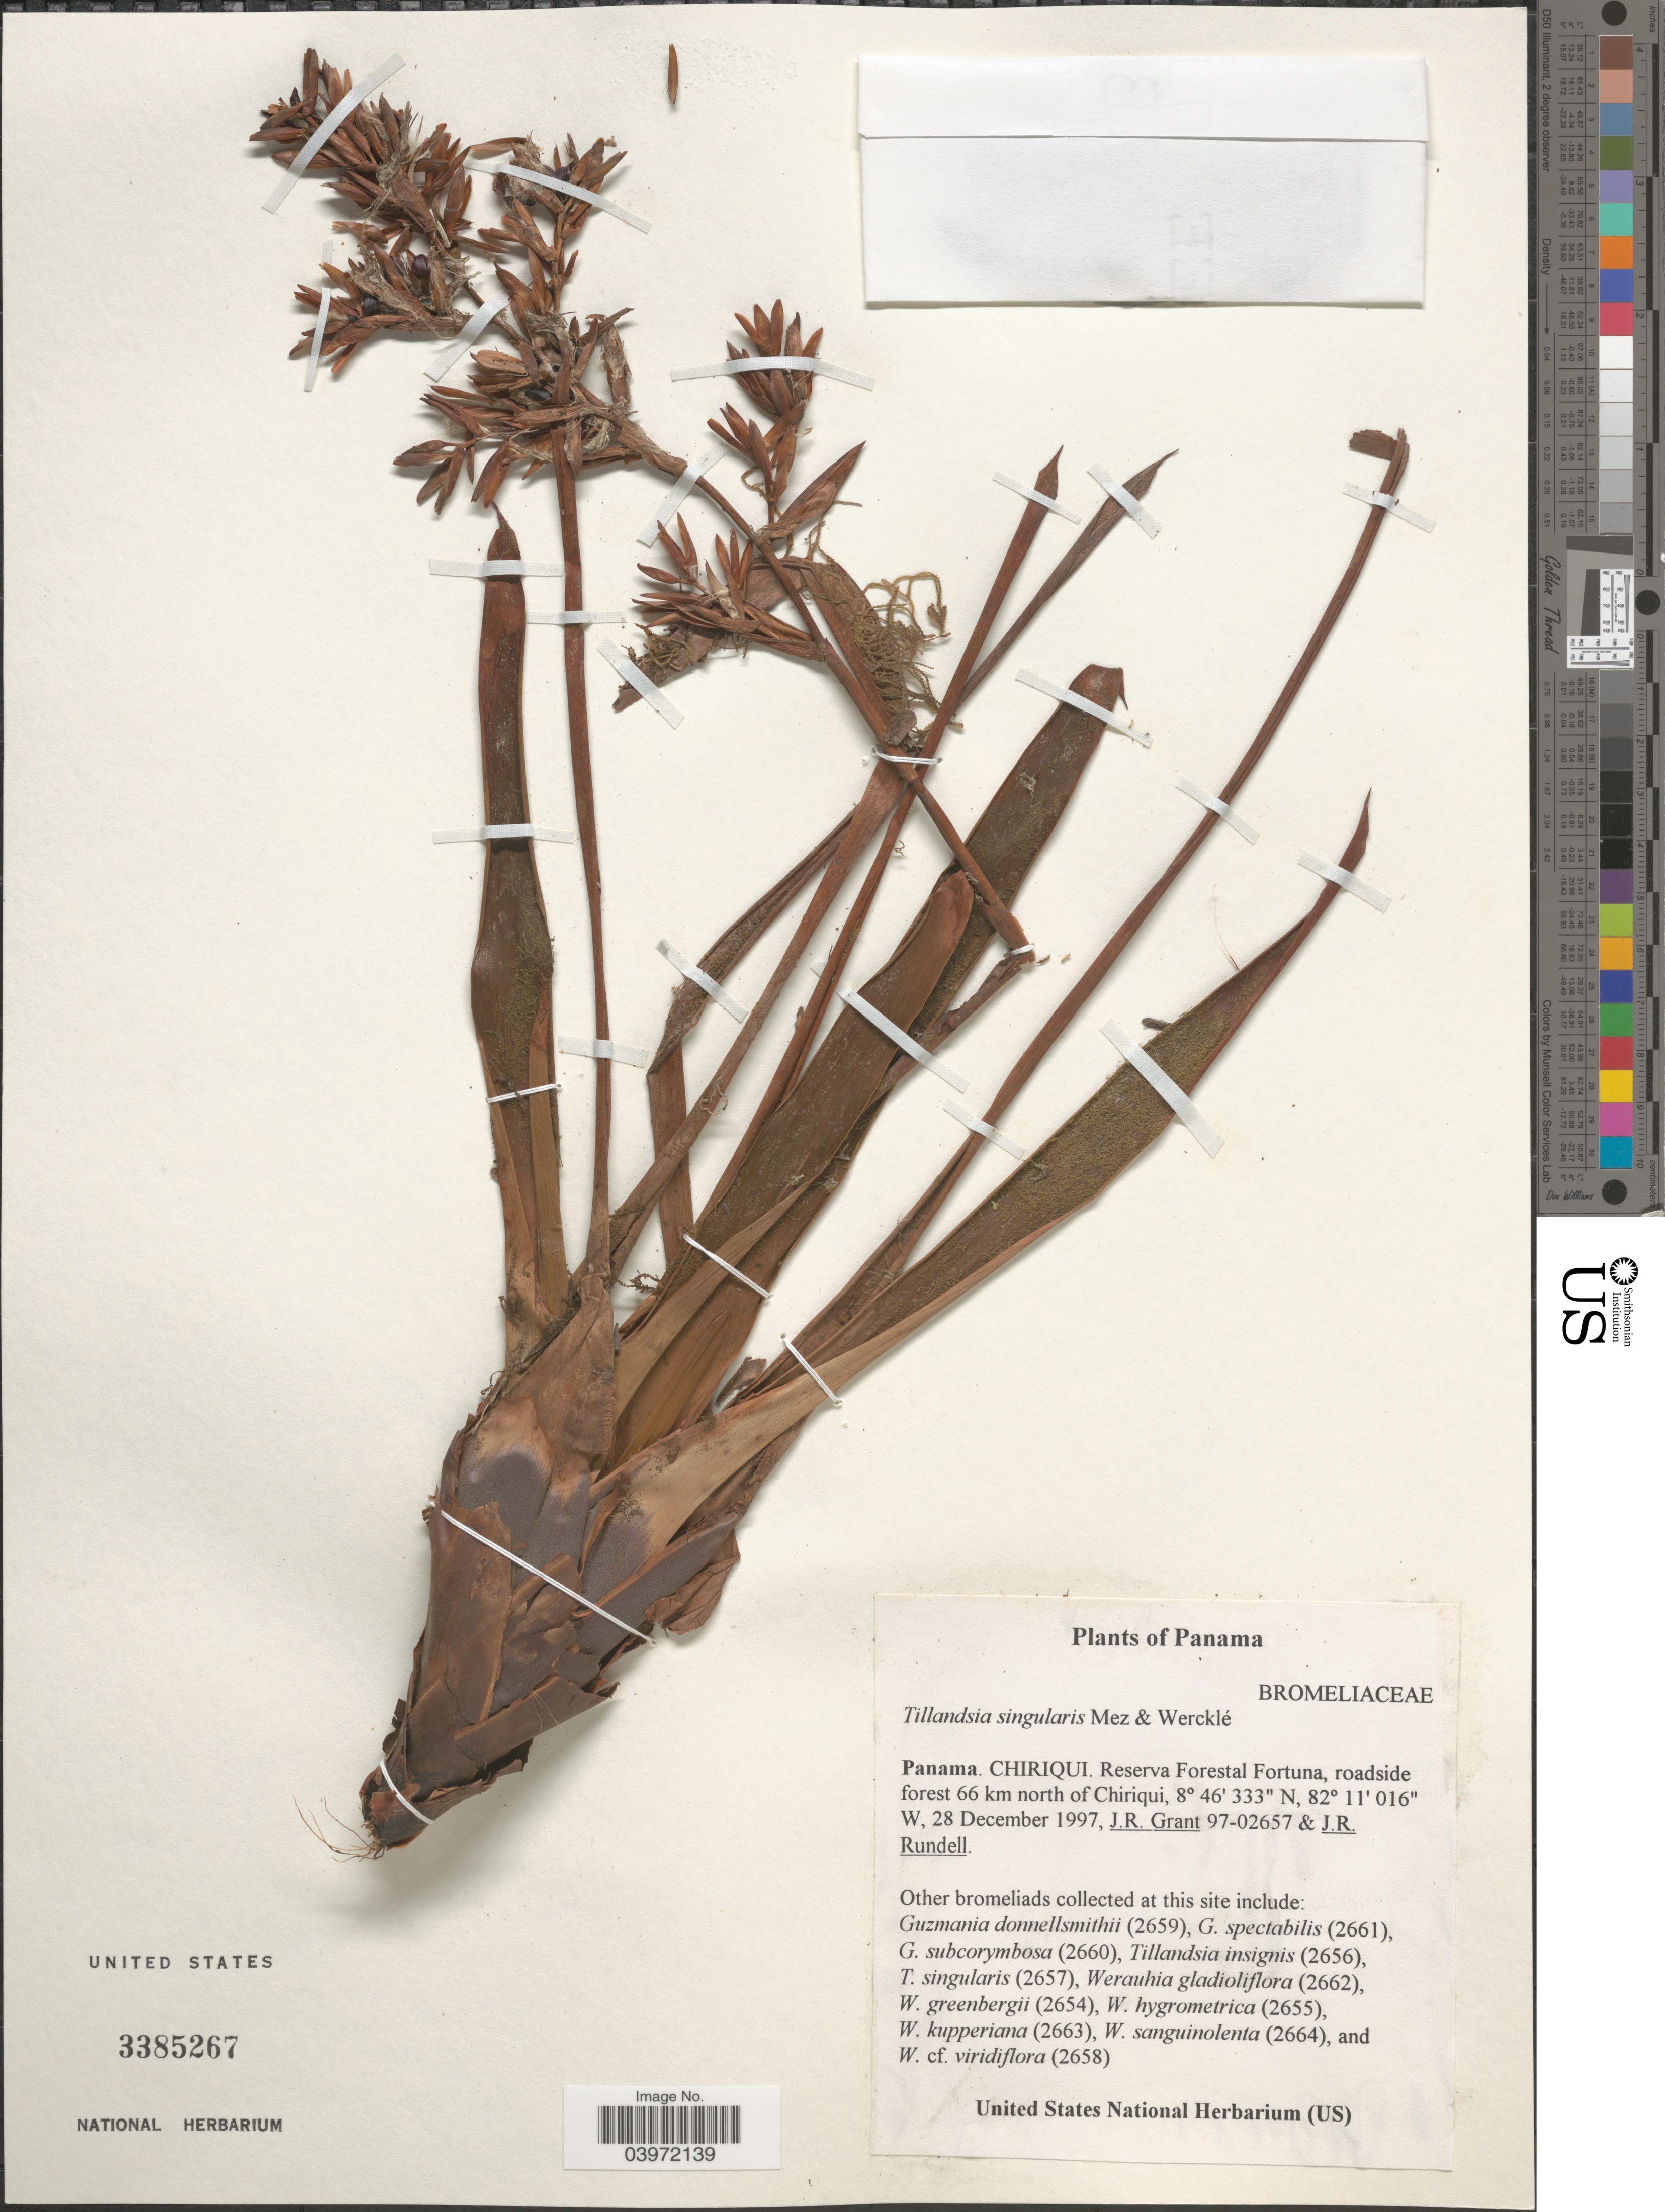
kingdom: Plantae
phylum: Tracheophyta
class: Liliopsida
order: Poales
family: Bromeliaceae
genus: Tillandsia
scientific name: Tillandsia singularis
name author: Mez & Wercklé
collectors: J. Grant & J. R. Rundell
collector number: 97-02657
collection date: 1997-12-28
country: Panama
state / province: Chiriqui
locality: Reserva Forestal Fortuna, roadside forest 66 km north of Chiriqui.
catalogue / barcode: US 3385267